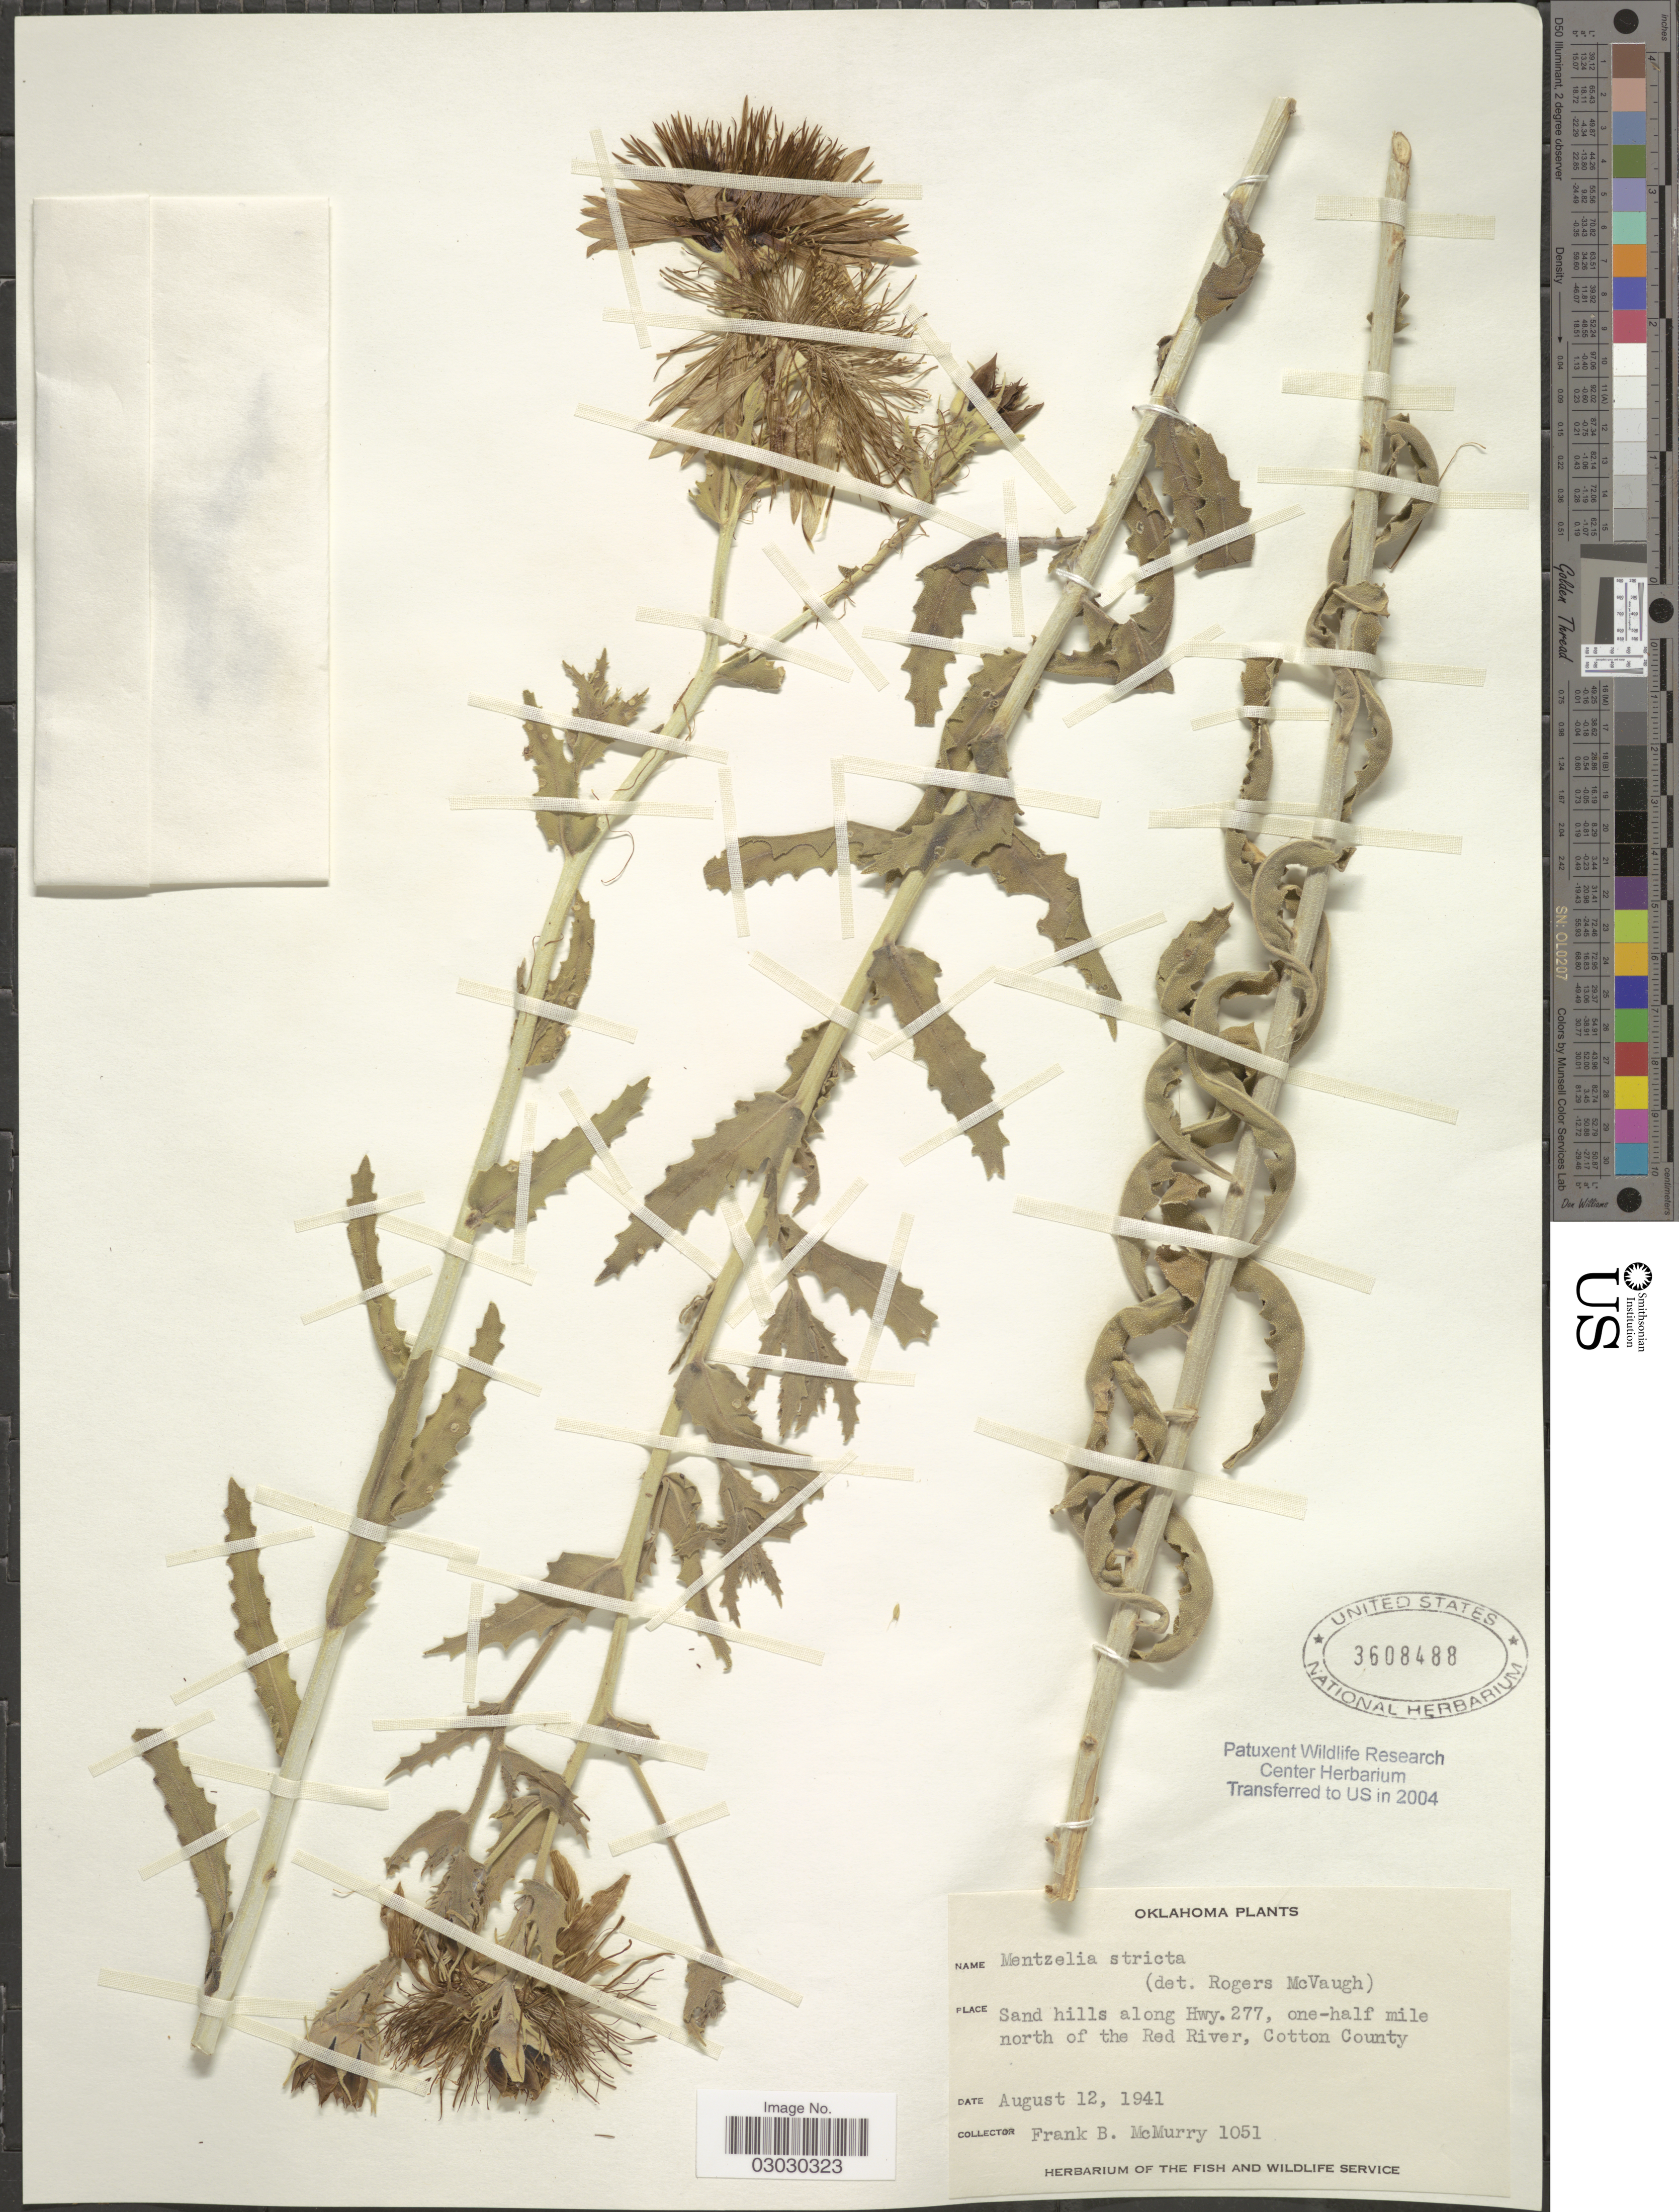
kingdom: Plantae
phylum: Tracheophyta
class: Magnoliopsida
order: Cornales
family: Loasaceae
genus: Mentzelia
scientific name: Mentzelia stricta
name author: (Osterh.) Stevens ex Jeffs & Little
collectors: F. B. McMurry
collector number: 1051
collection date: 1941-08-12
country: United States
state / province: Oklahoma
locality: Sand hills along Hwy. 277, one-half mile north of the Red River, Cotton County.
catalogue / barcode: US 3608488